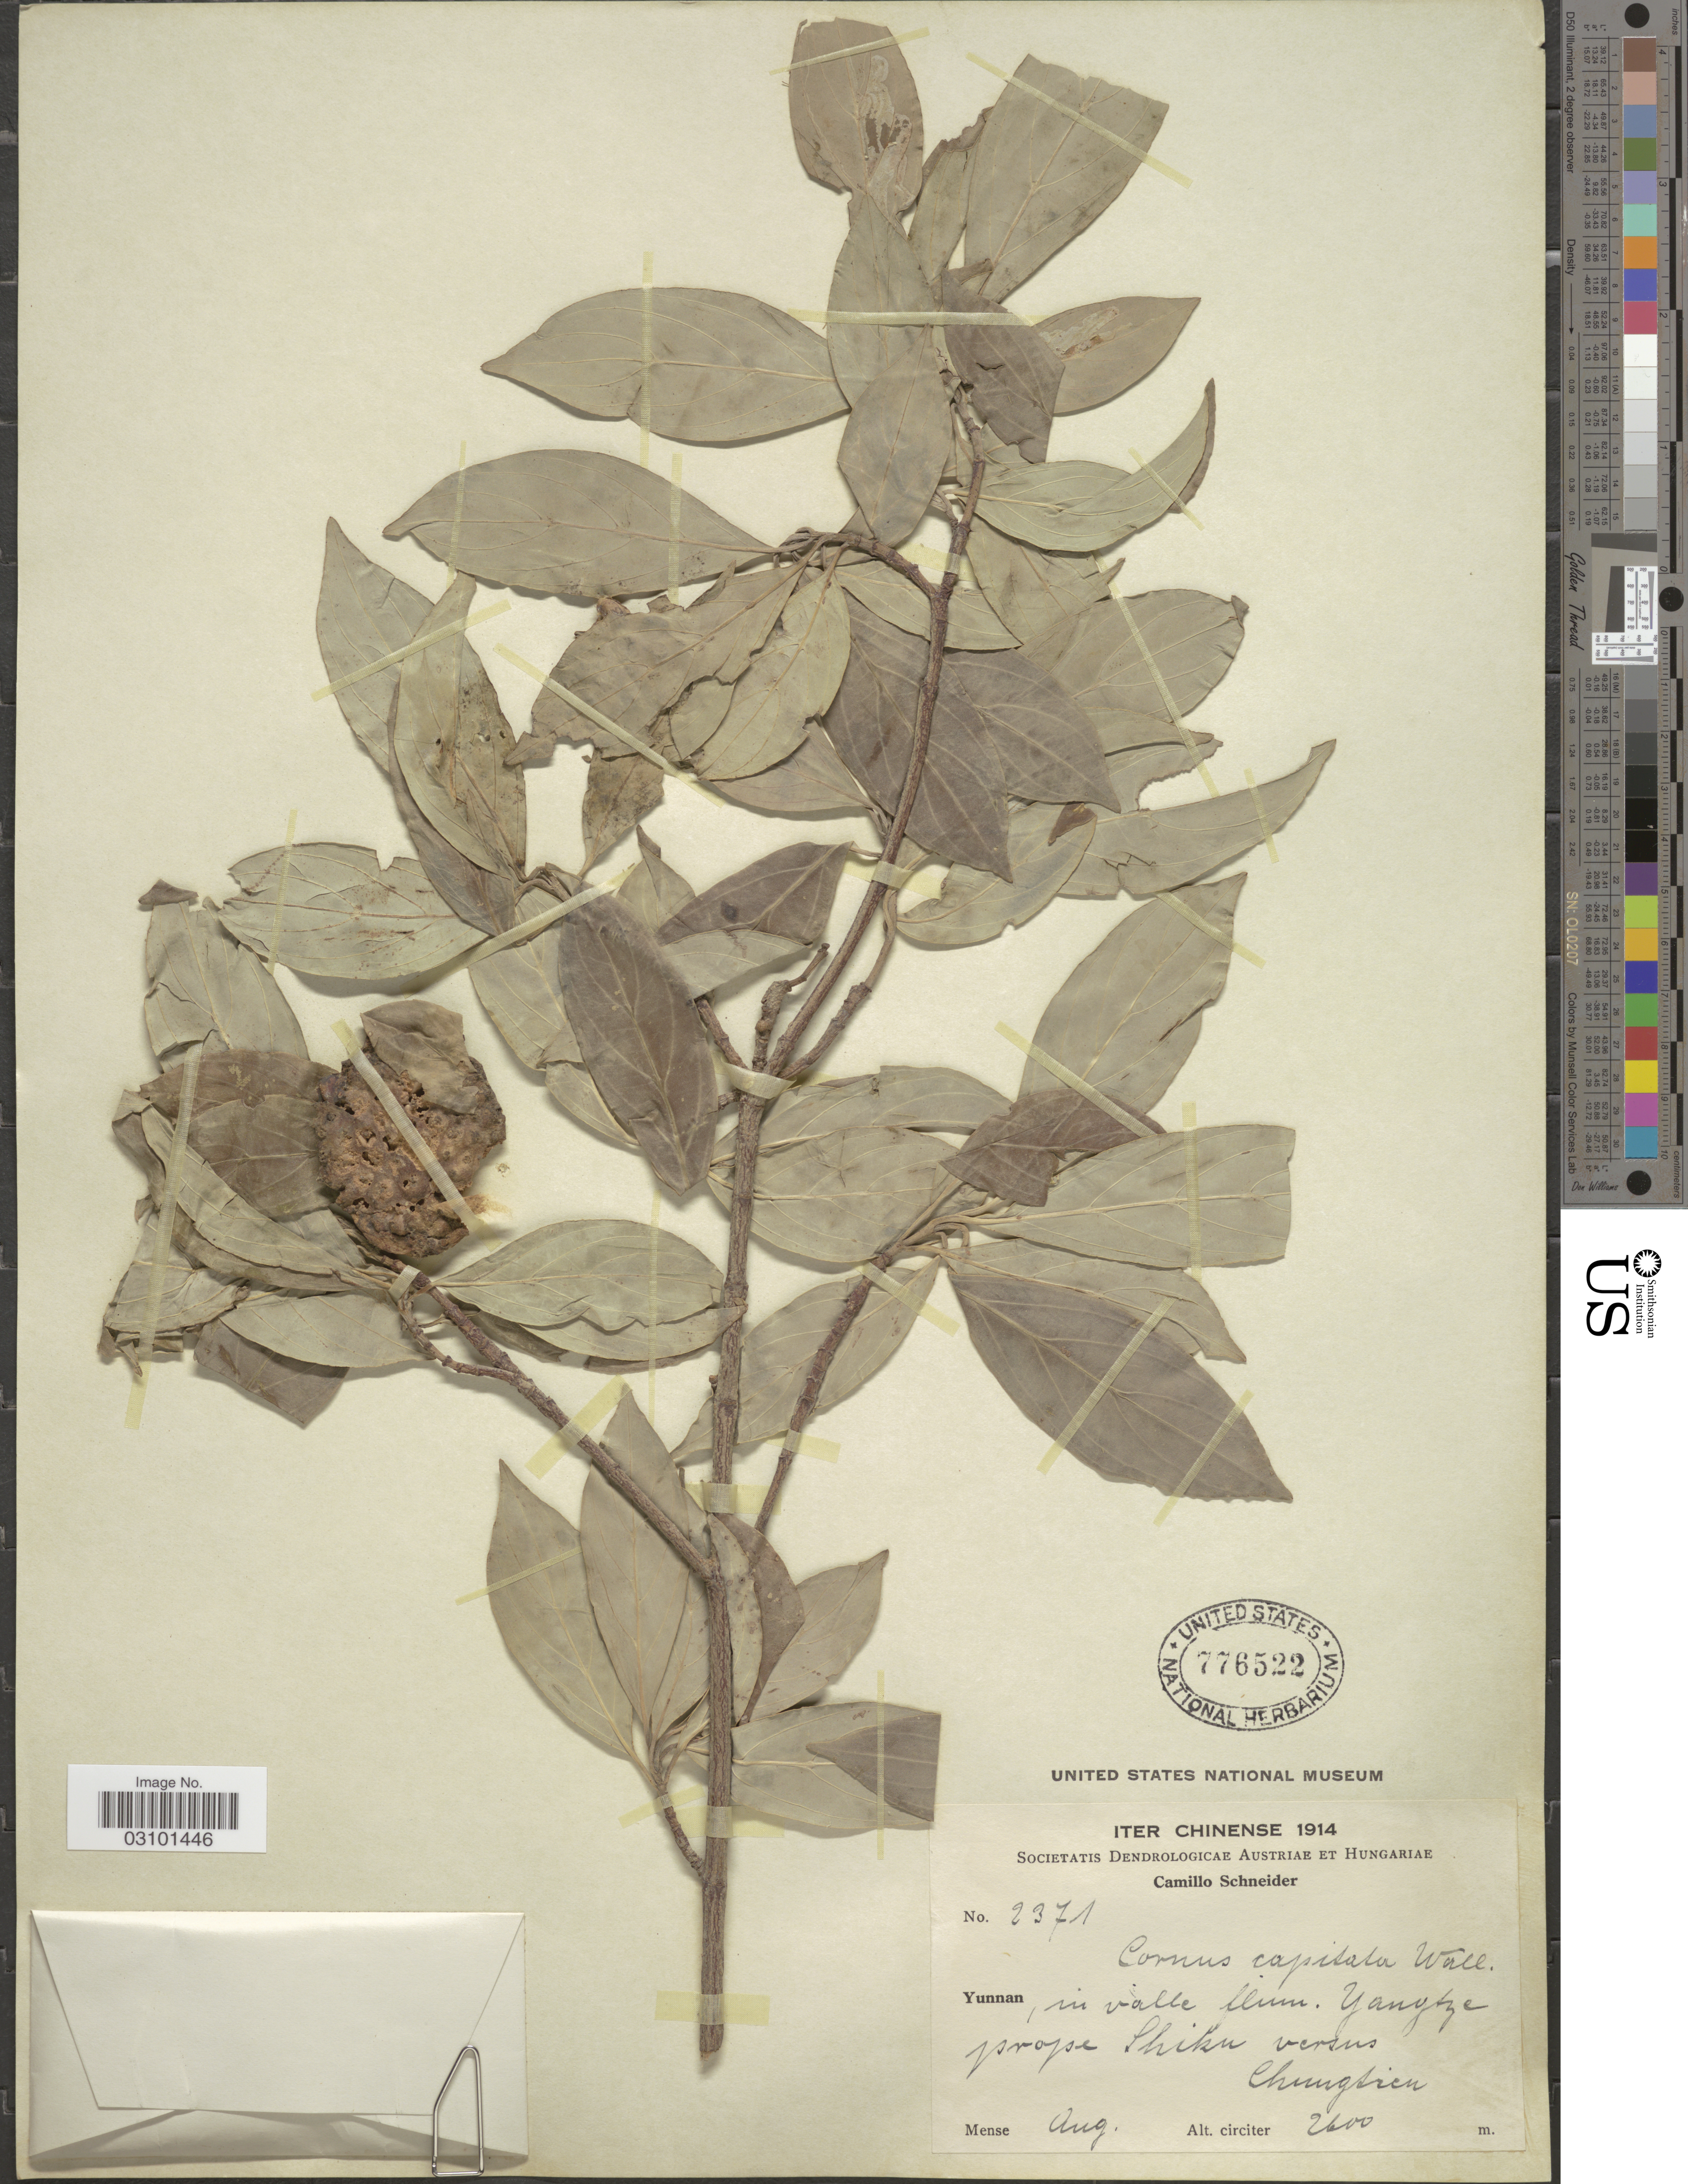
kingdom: Plantae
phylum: Tracheophyta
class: Magnoliopsida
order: Cornales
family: Cornaceae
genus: Cornus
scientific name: Cornus capitata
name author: Wall.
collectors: C. K. Schneider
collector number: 2371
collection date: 1914-08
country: China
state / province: Yunnan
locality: In valle flum. Yangtze prope Shiku versus Chungsien.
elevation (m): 2600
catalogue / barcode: US 776522